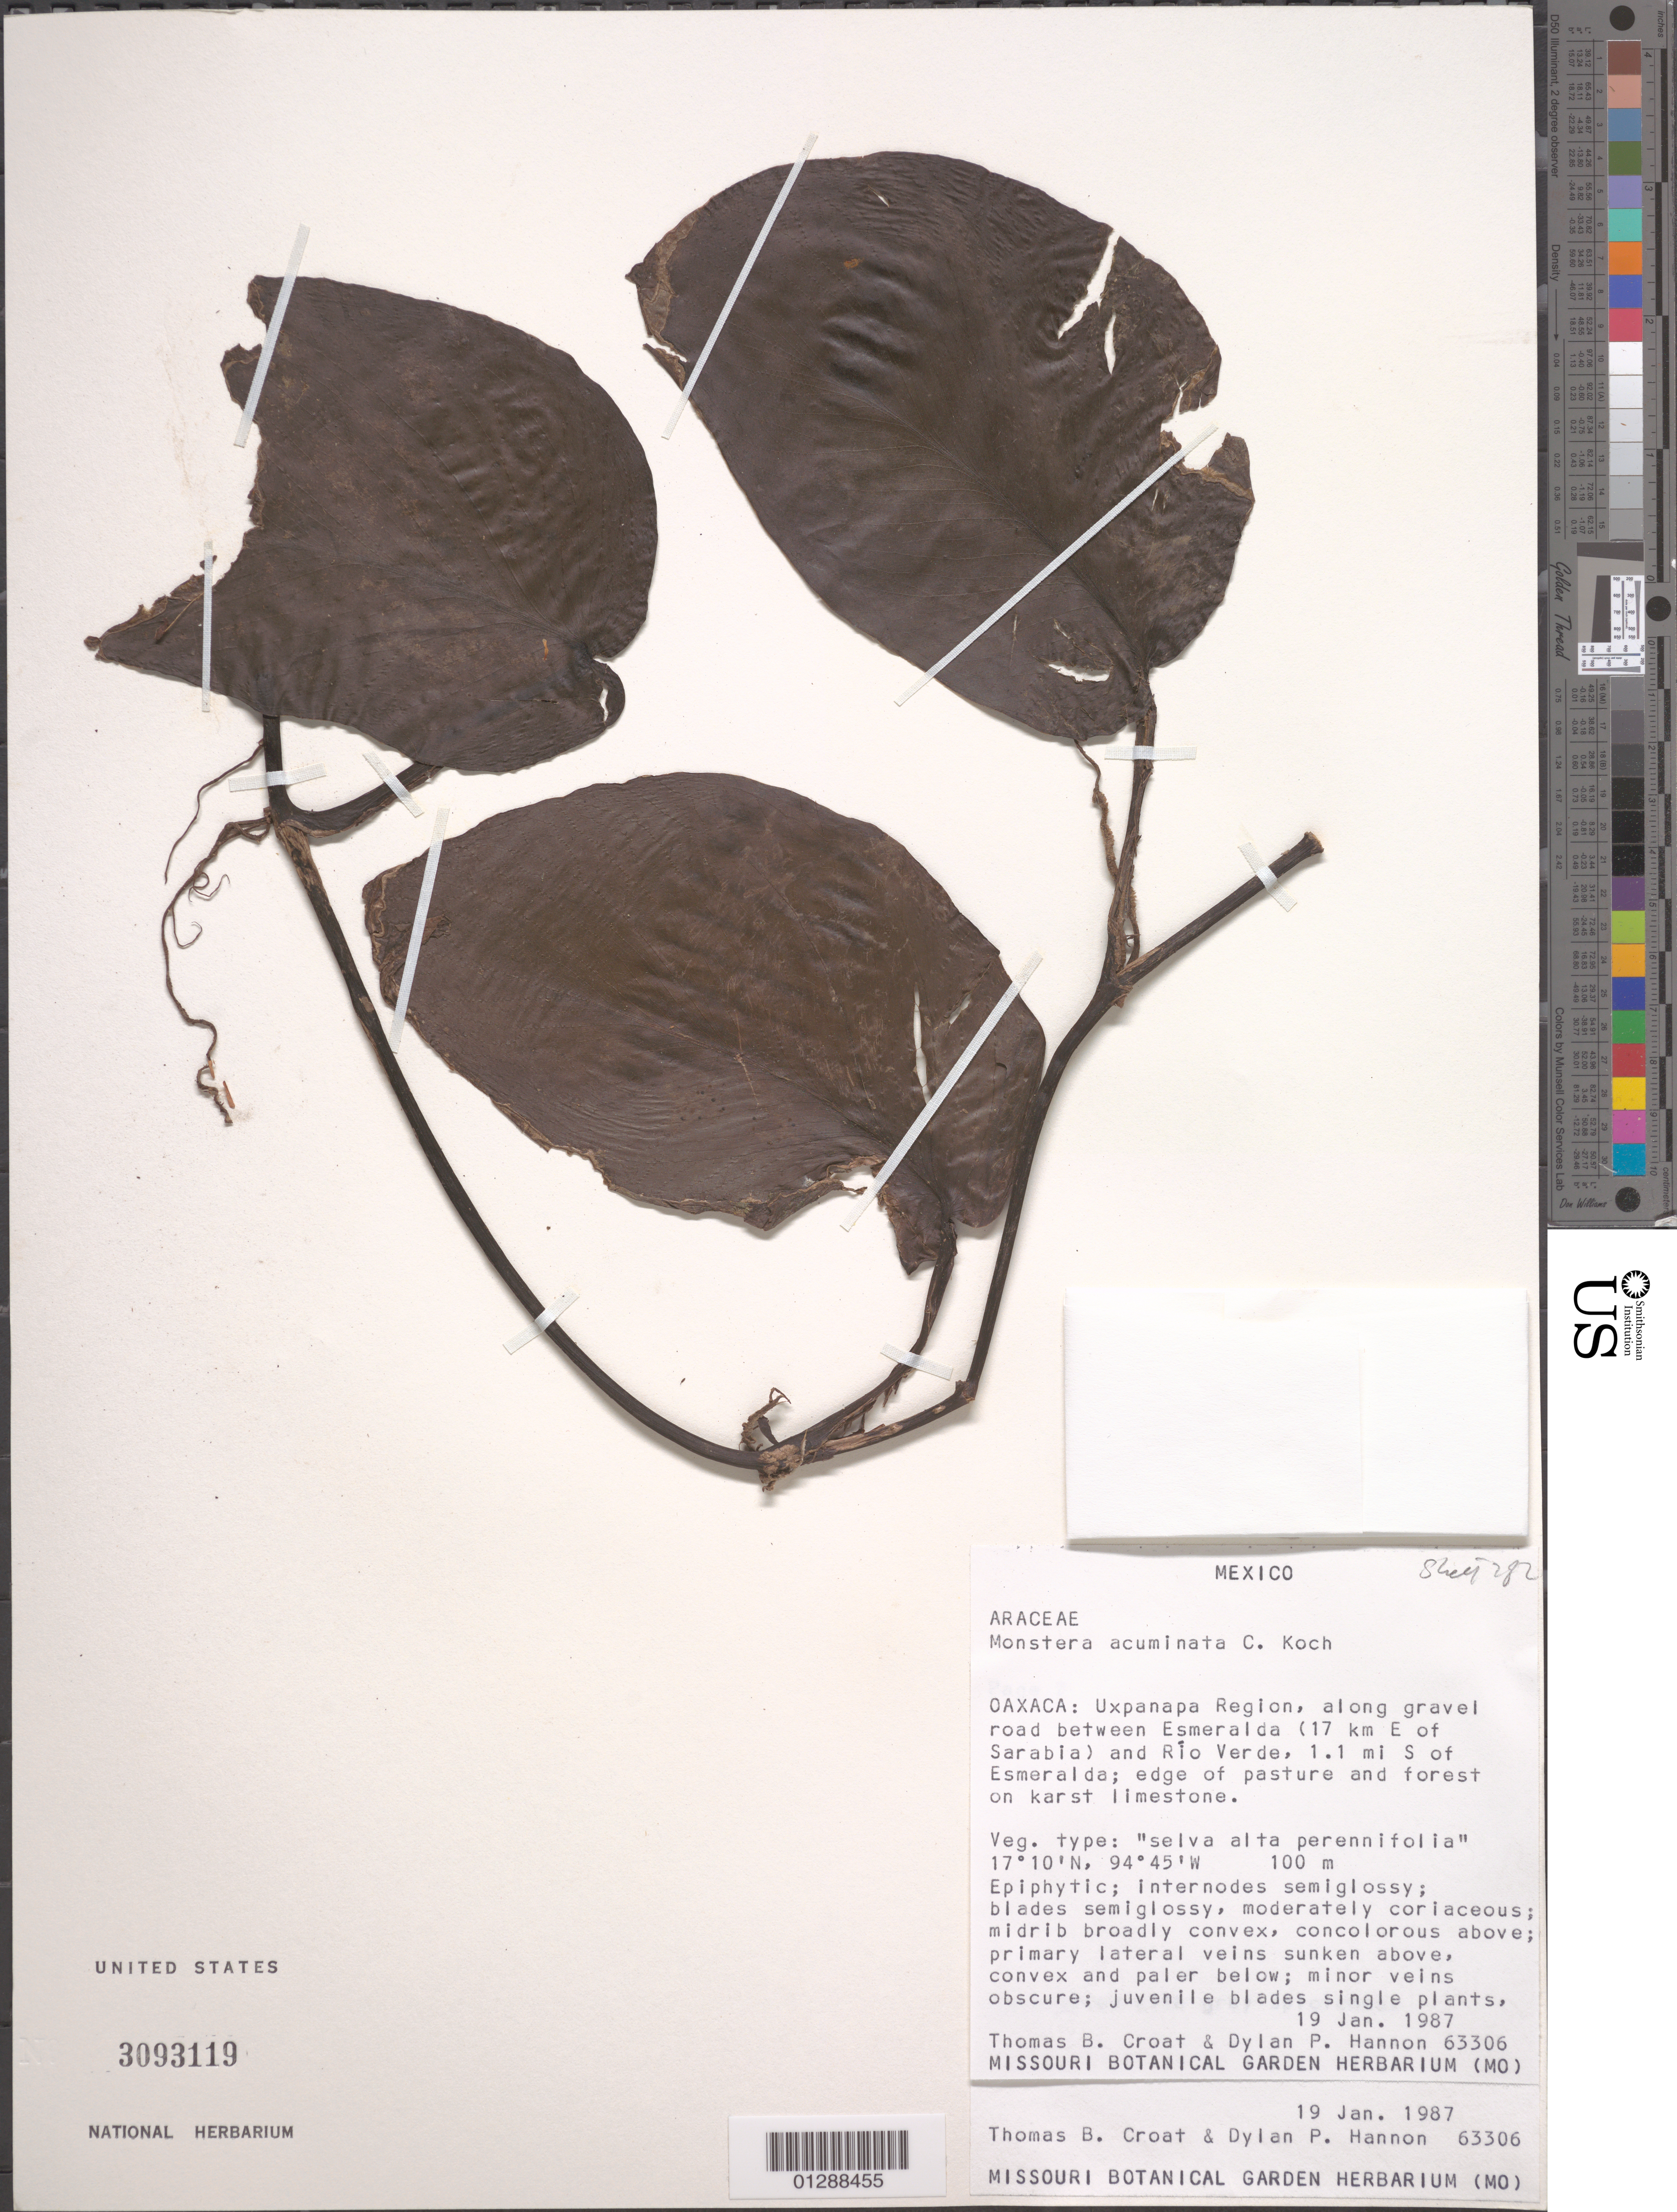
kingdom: Plantae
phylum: Tracheophyta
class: Liliopsida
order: Alismatales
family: Araceae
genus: Monstera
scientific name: Monstera acuminata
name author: K. Koch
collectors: T. B. Croat & D. Hannon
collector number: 63306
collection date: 1987-01-19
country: Mexico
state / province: Oaxaca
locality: Uxpanapa Region, along gravel road between Esmeralda (17 km E of Sarabia) and Río Verde, 1.1 mi S of Esmeralda.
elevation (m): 100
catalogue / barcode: US 3093119